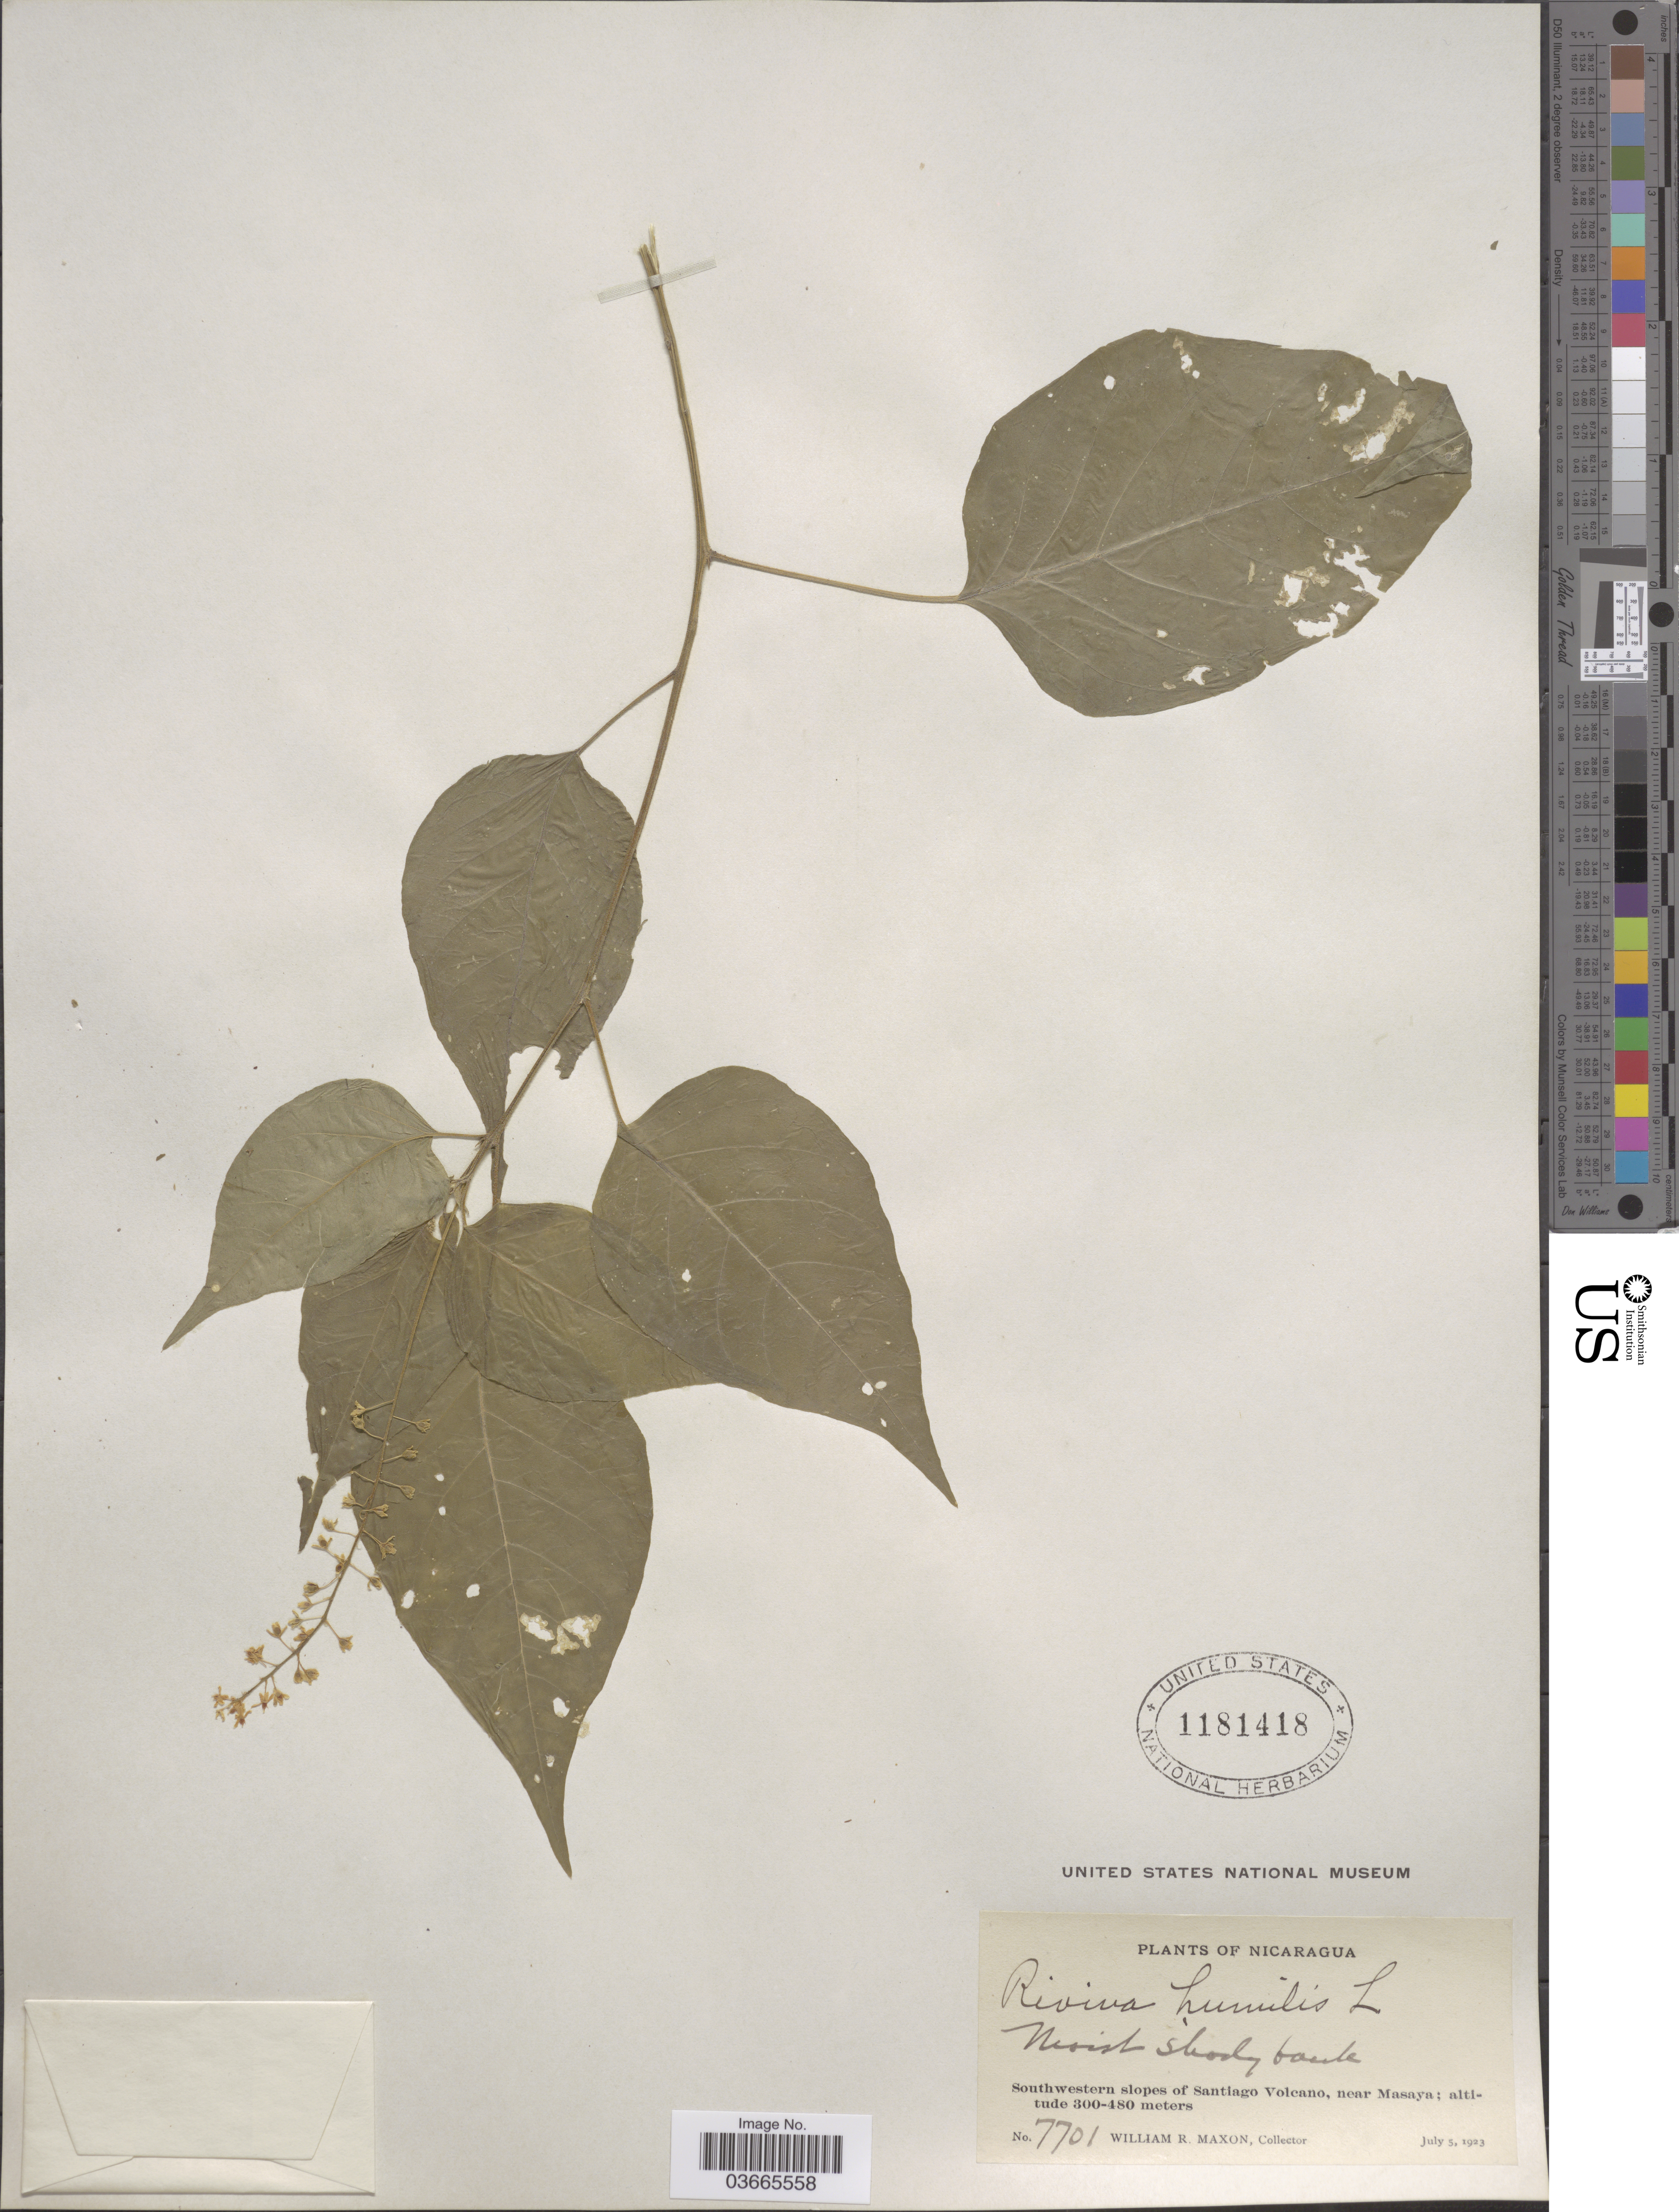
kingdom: Plantae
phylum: Tracheophyta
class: Magnoliopsida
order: Caryophyllales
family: Phytolaccaceae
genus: Rivina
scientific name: Rivina humilis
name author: L.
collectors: W. R. Maxon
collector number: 7701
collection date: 1923-07-05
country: Nicaragua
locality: Southwestern slopes of Santiago Volcano, near Masaya.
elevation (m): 300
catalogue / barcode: US 1181418